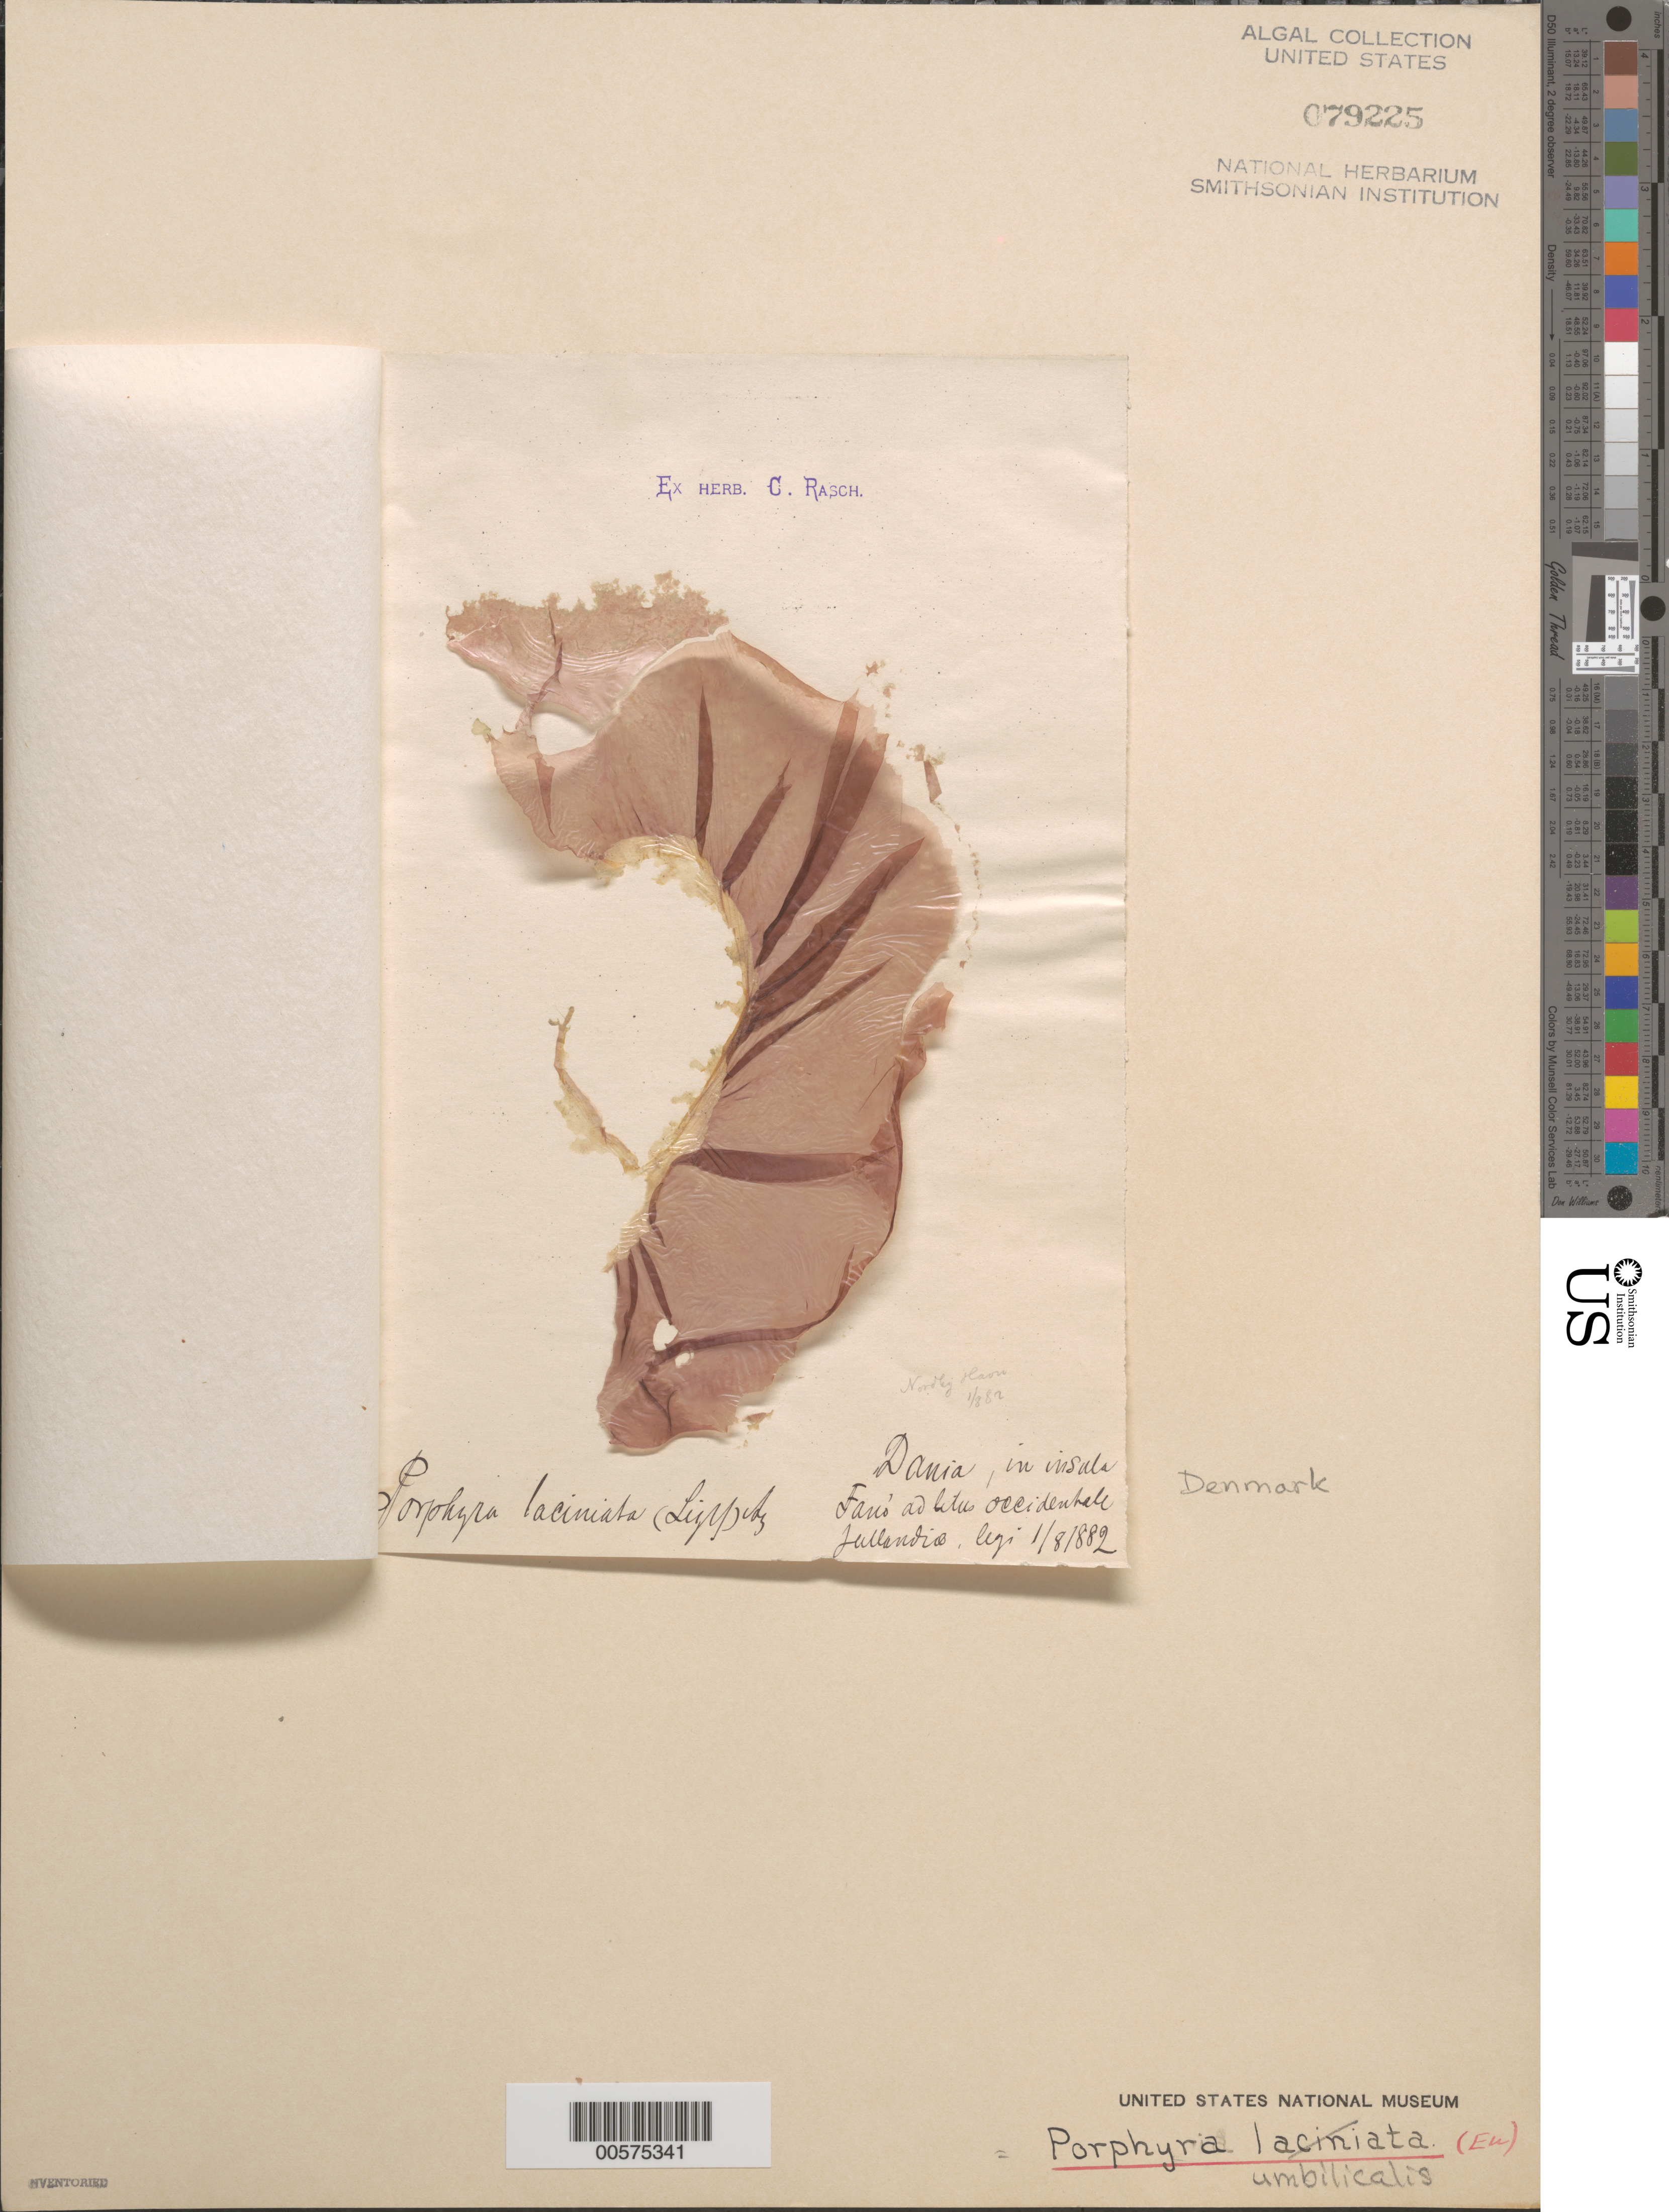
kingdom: Plantae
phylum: Rhodophyta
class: Bangiophyceae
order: Bangiales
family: Bangiaceae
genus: Porphyra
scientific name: Porphyra umbilicalis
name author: Kütz.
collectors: C. Rasch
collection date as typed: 01 Aug 1882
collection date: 1882-08-01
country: Denmark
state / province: Syddanmark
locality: Fano, North Frisian Islands. Ribe County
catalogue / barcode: US 79225